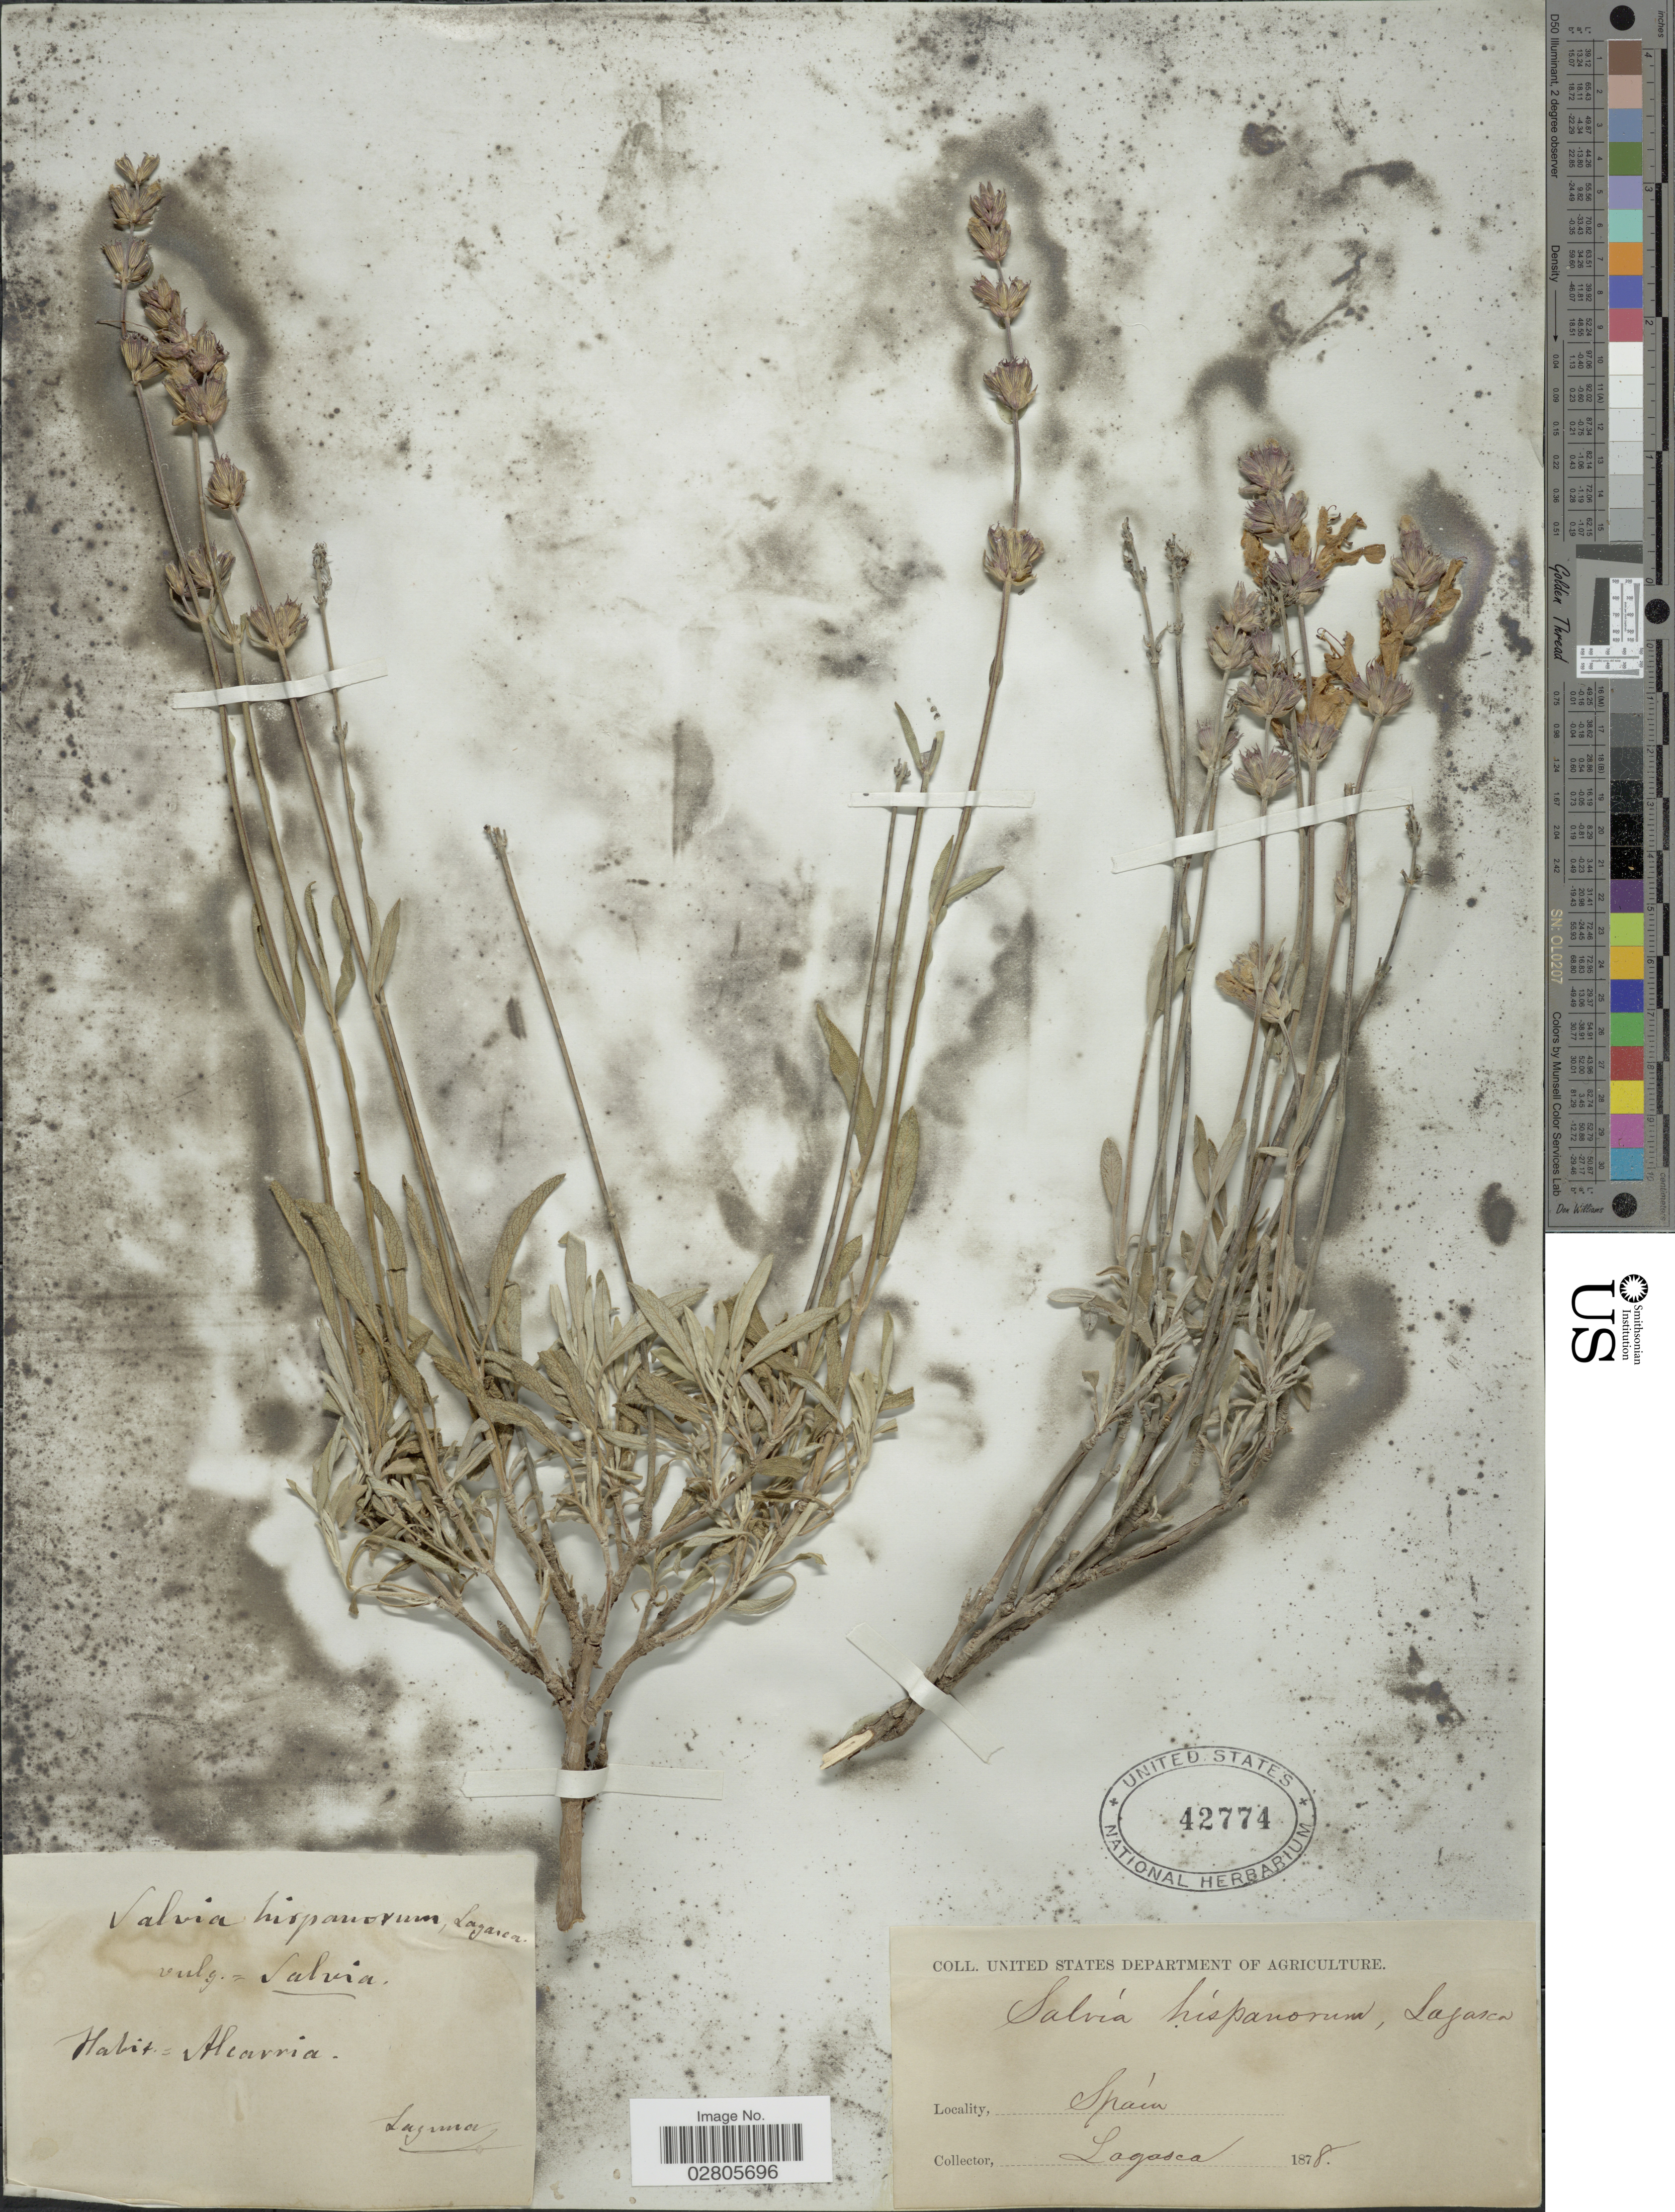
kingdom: Plantae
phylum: Tracheophyta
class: Magnoliopsida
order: Lamiales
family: Lamiaceae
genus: Salvia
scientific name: Salvia hispanorum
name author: Lag.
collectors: Lagasca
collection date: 1878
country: Spain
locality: Alcarria.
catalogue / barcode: US 42774